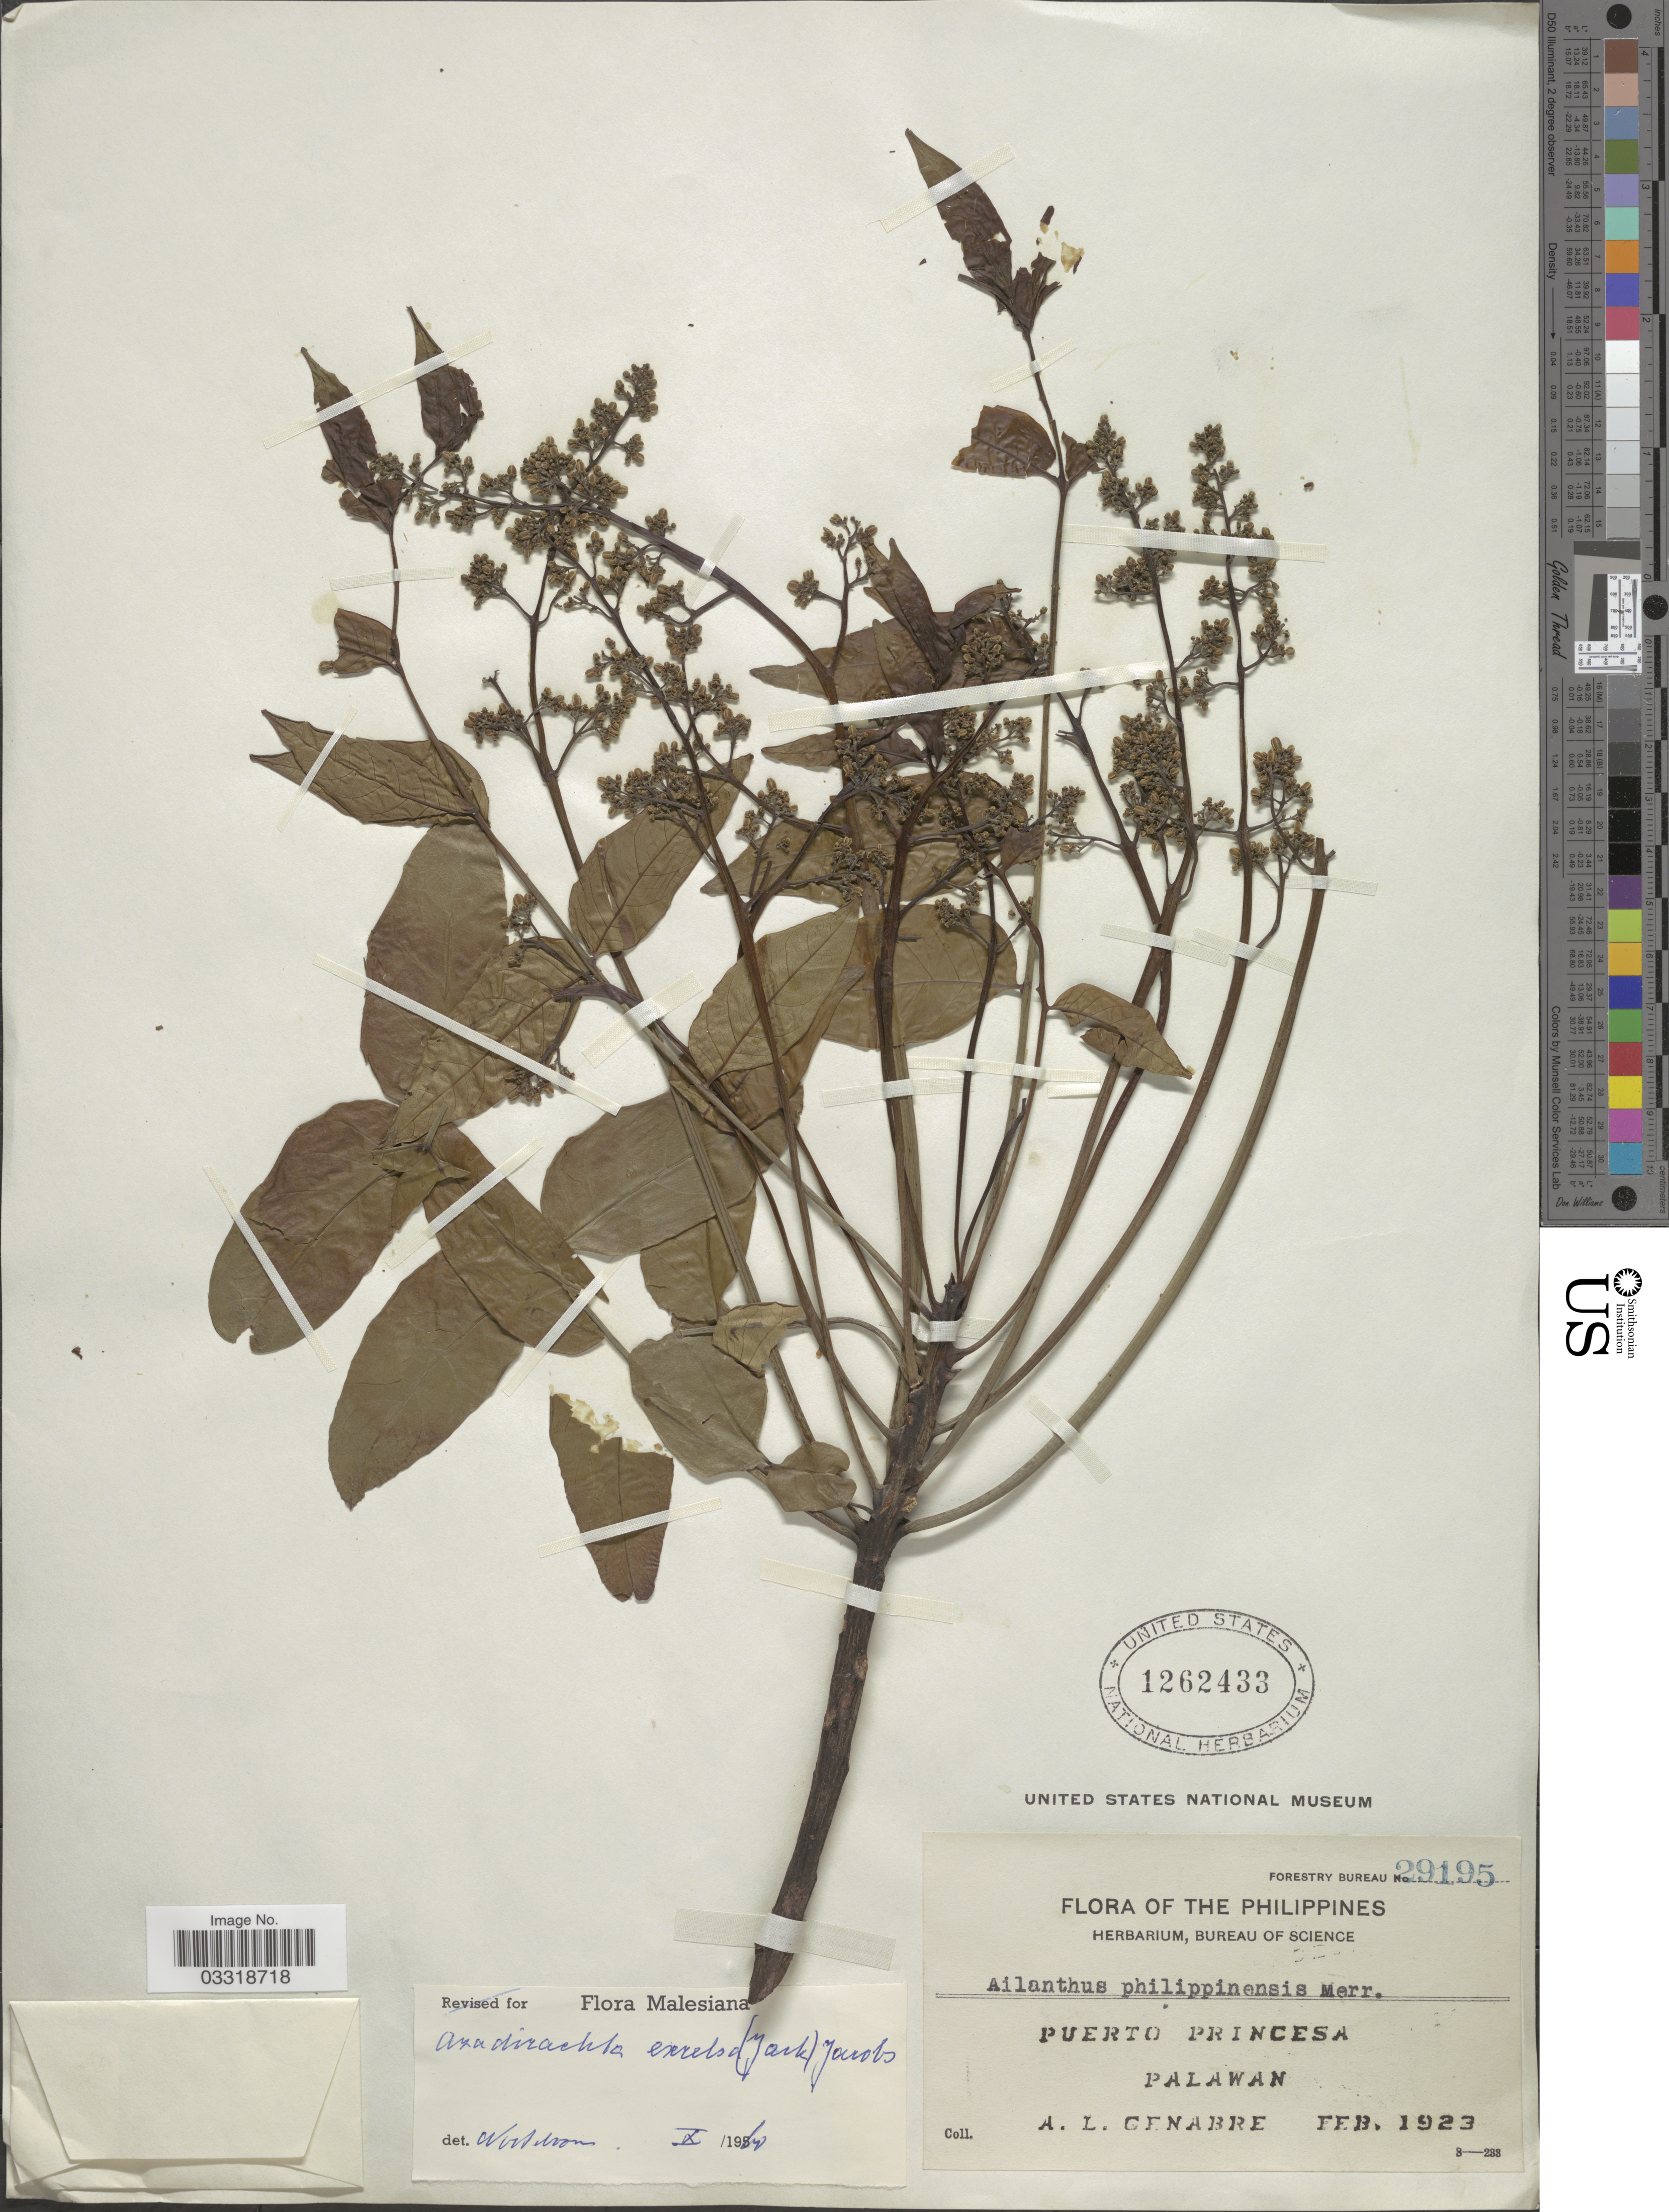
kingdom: Plantae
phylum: Tracheophyta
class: Magnoliopsida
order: Sapindales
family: Meliaceae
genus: Azadirachta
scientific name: Azadirachta excelsa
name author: (Jack) Jacobs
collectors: A. Cenabre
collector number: Forestry Bureau 29195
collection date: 1923-02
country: Philippines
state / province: Mimaropa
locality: Puerto Princesa. Palawan.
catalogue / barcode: US 1262433